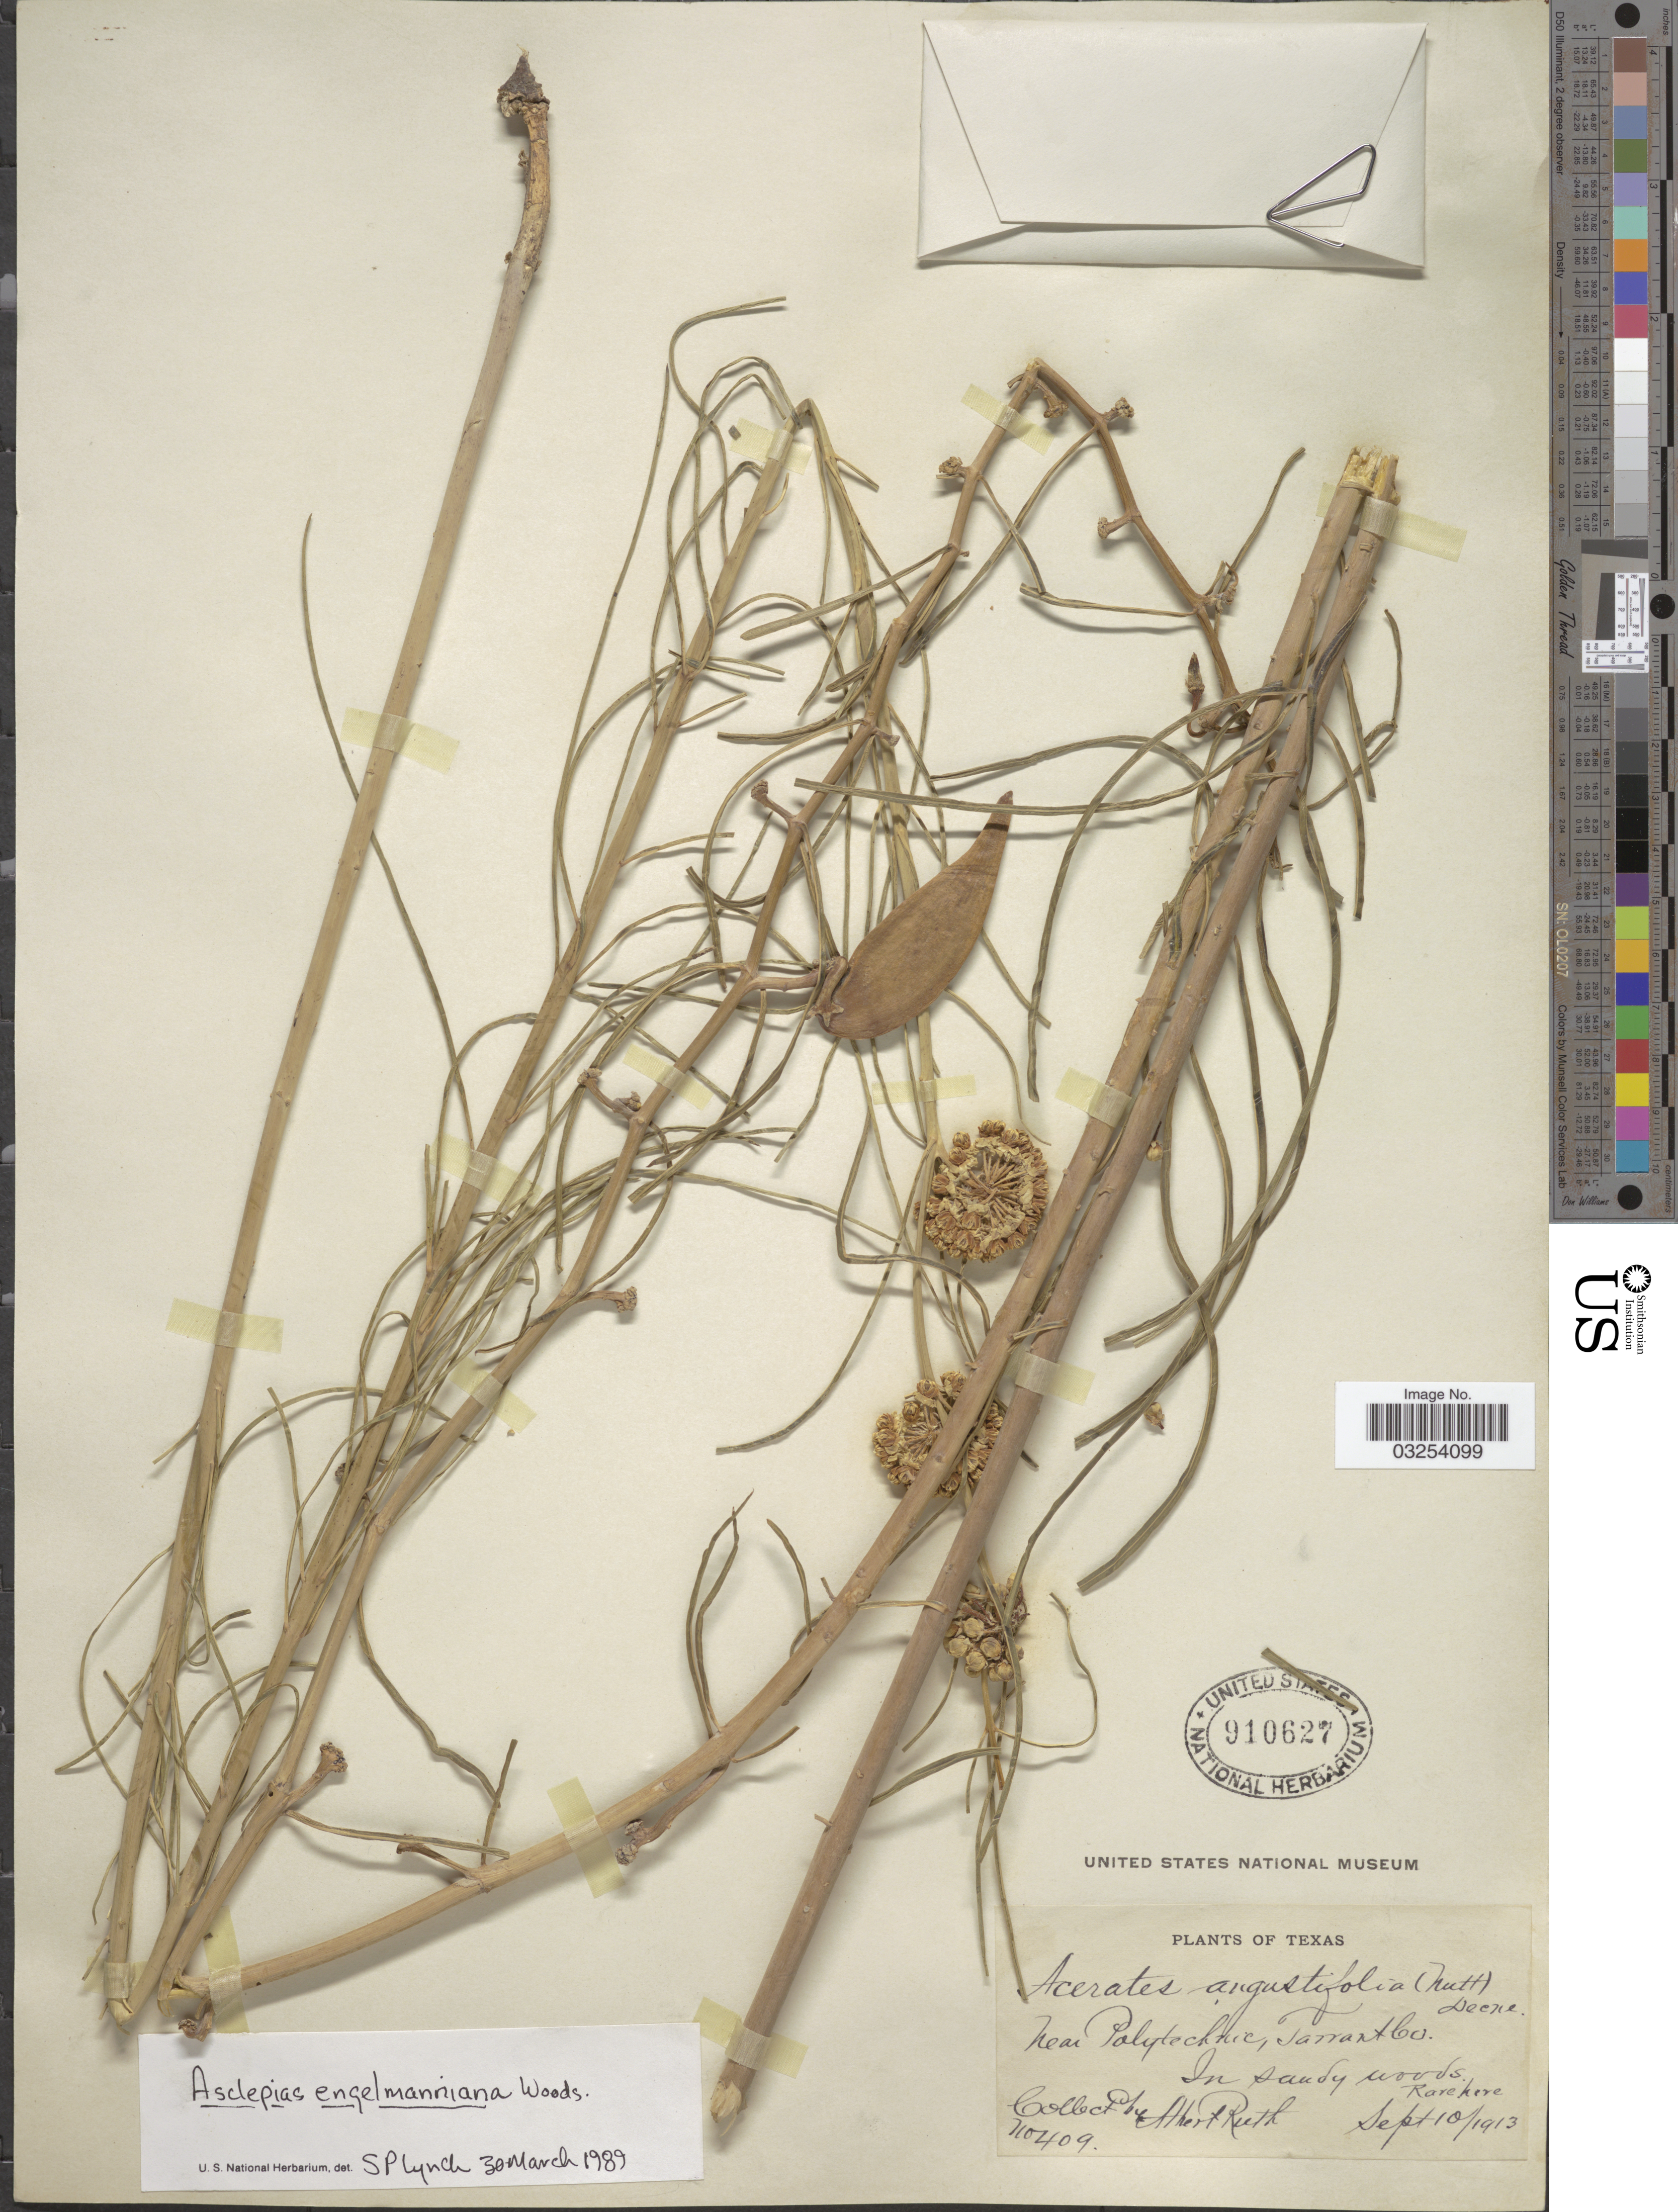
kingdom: Plantae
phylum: Tracheophyta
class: Magnoliopsida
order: Gentianales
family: Apocynaceae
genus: Asclepias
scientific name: Asclepias engelmanniana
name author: Woodson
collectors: A. Ruth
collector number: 409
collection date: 1913-09-10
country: United States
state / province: Texas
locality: Near Polytechnic, Tarrant Co.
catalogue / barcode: US 910627